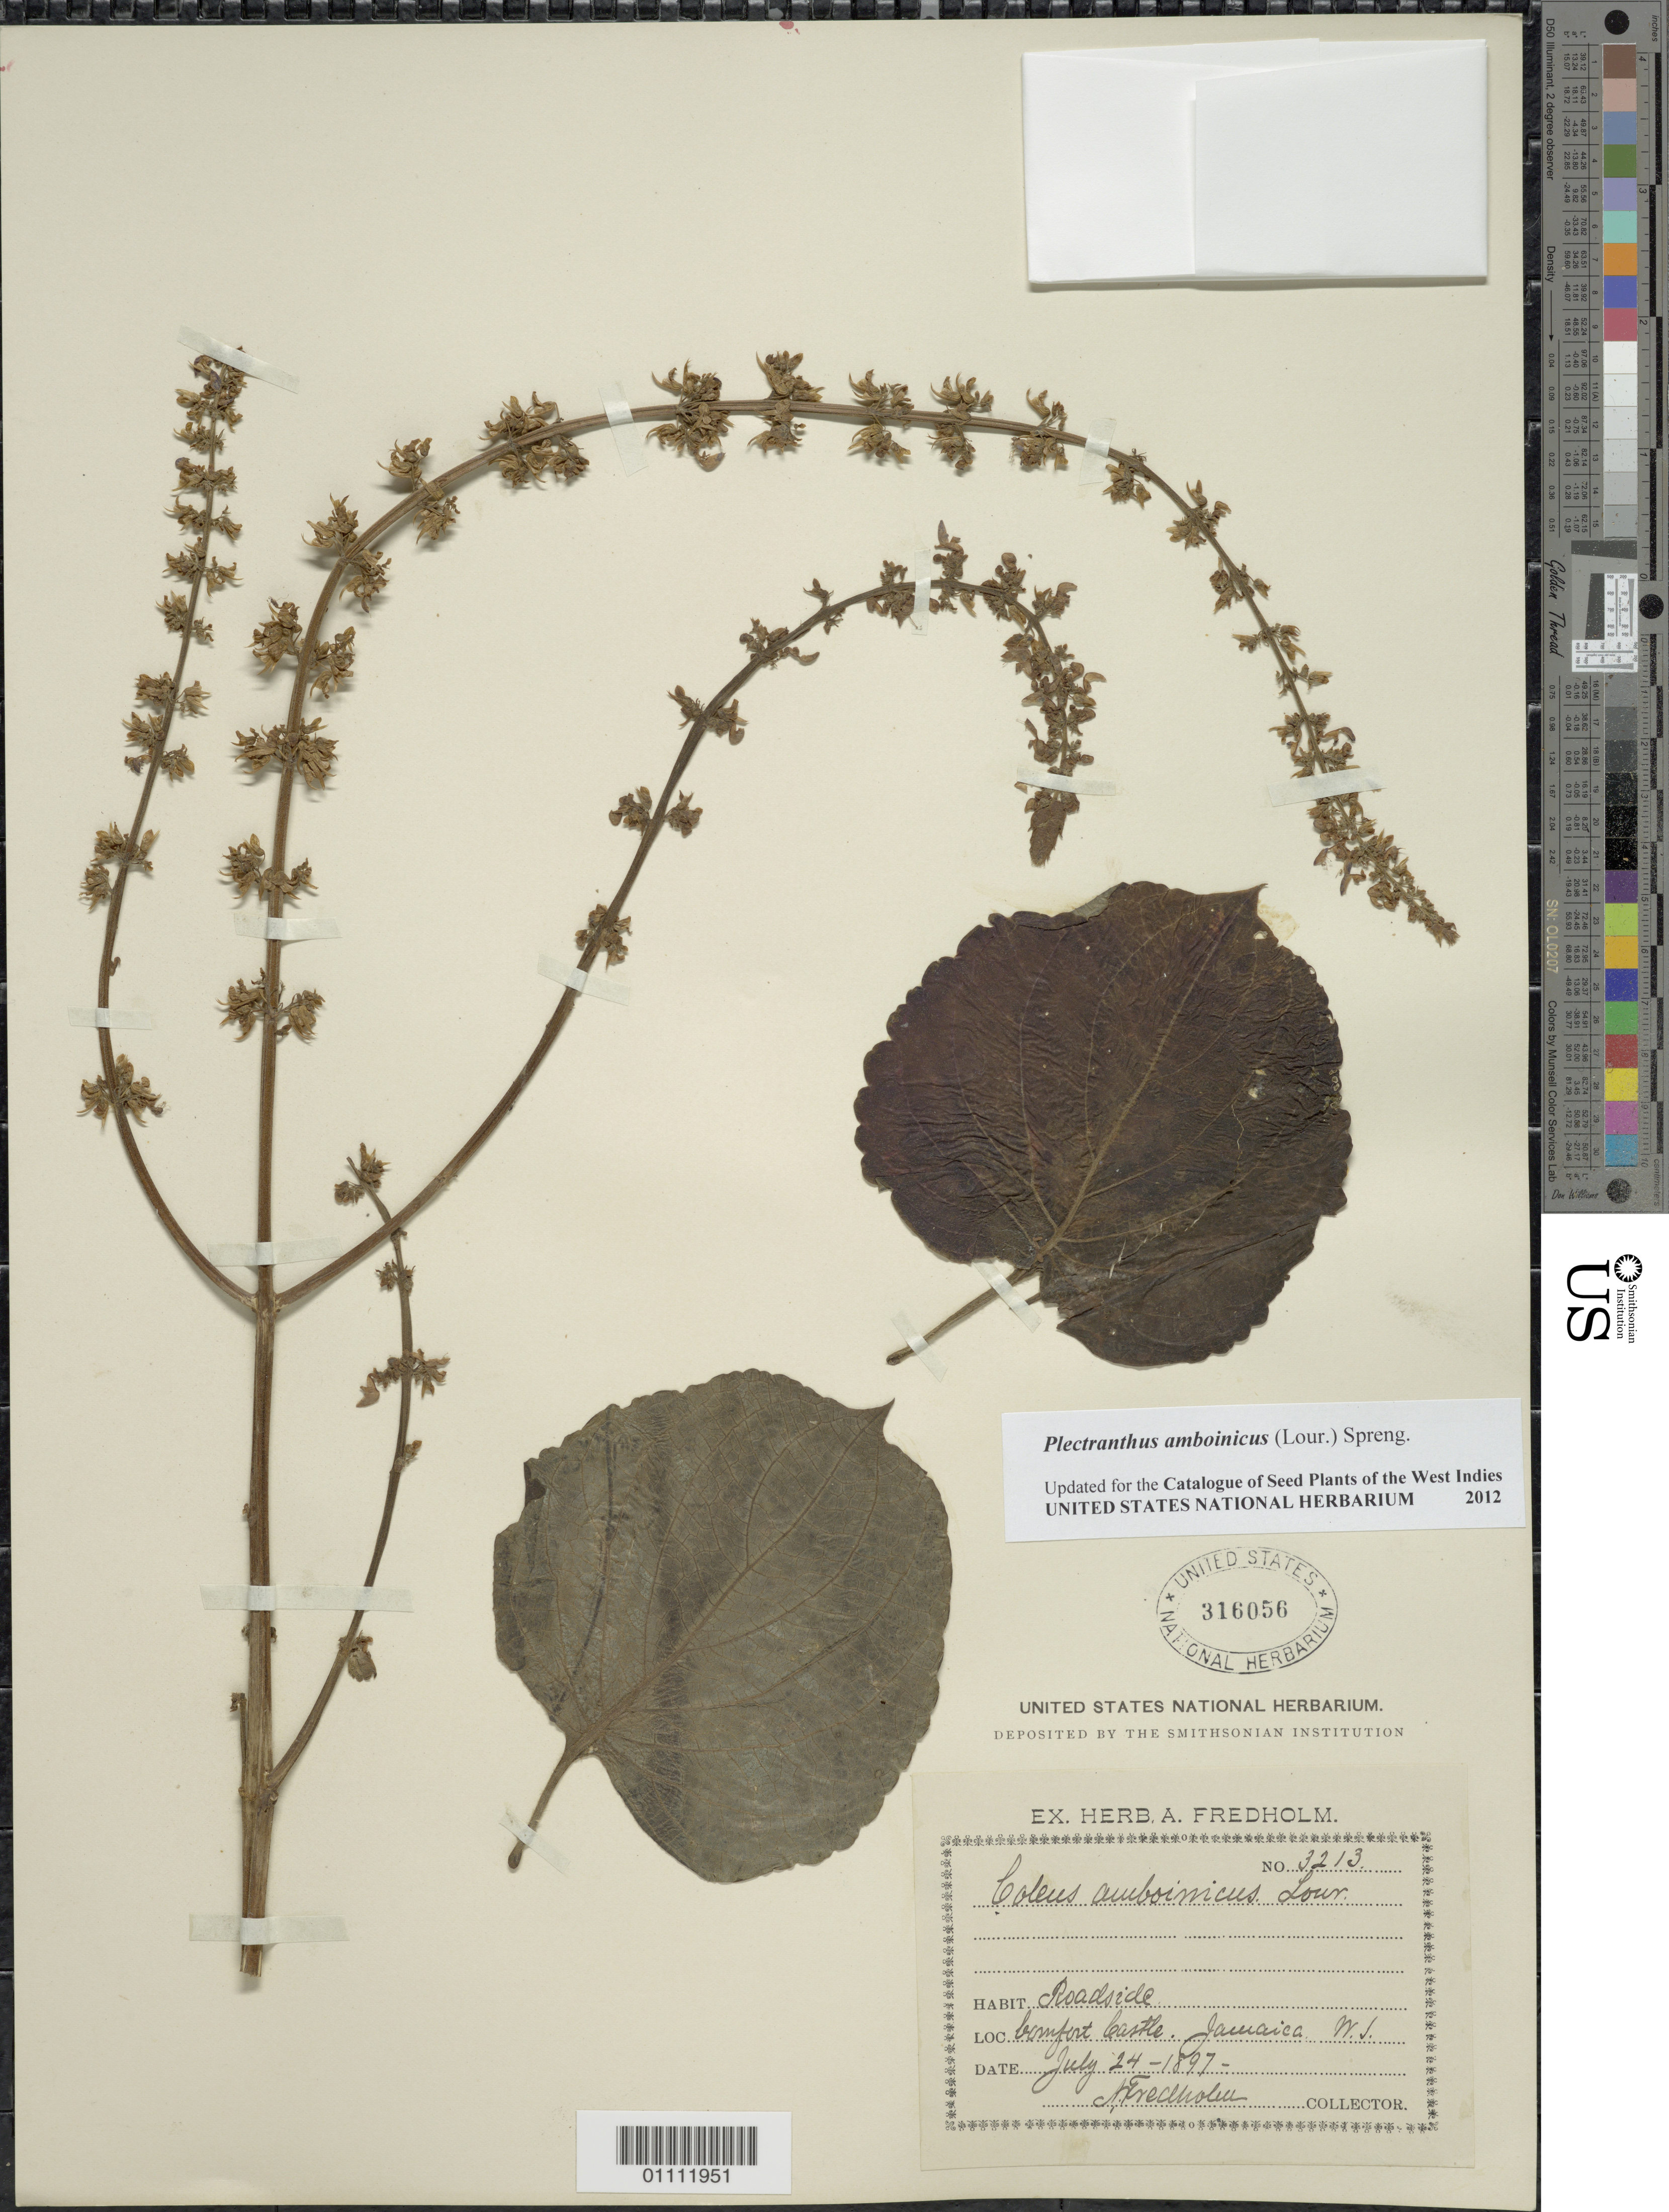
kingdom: Plantae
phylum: Tracheophyta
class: Magnoliopsida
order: Lamiales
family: Lamiaceae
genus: Plectranthus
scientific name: Plectranthus amboinicus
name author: (Lour.) Spreng.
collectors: A. Fredholm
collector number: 3213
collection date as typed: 24 Jul 1897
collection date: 1897-07-24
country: Jamaica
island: Jamaica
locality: Comfort Castle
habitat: Roadside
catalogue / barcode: US 316056